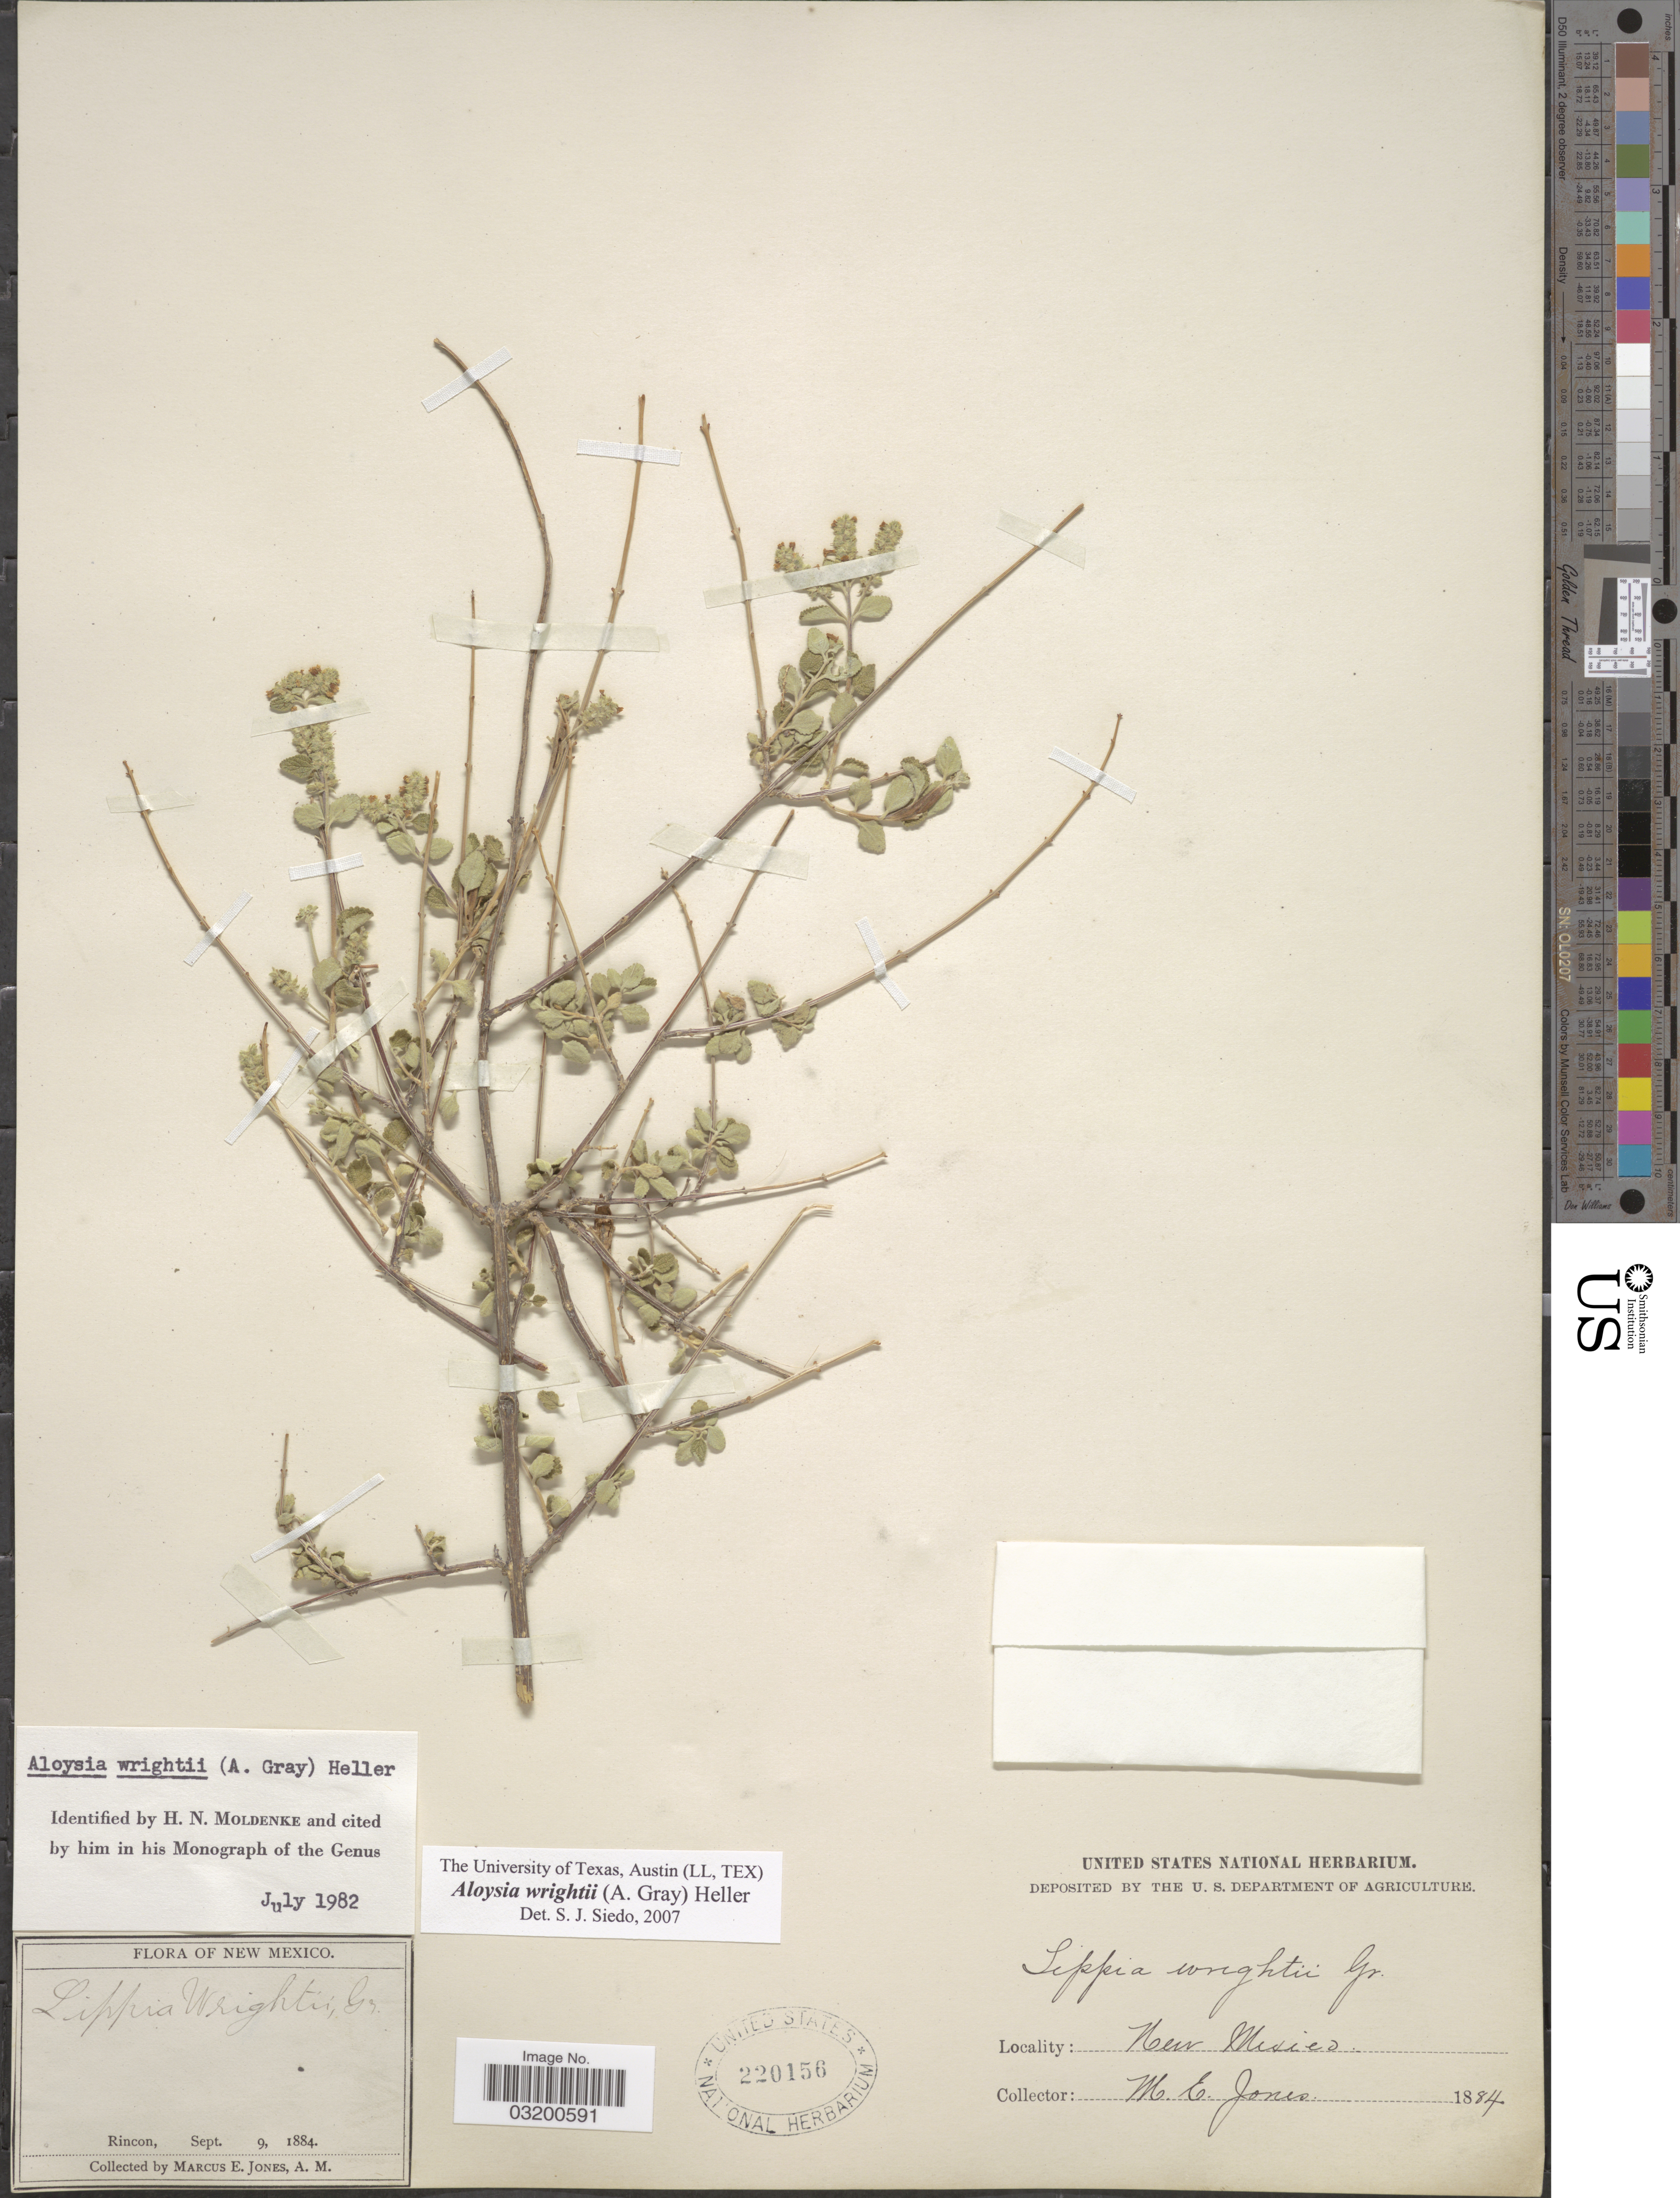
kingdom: Plantae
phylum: Tracheophyta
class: Magnoliopsida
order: Lamiales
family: Verbenaceae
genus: Aloysia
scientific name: Aloysia wrightii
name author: A. Heller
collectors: M. E. Jones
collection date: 1884-09-09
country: United States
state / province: New Mexico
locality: Rincon.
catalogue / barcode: US 220156